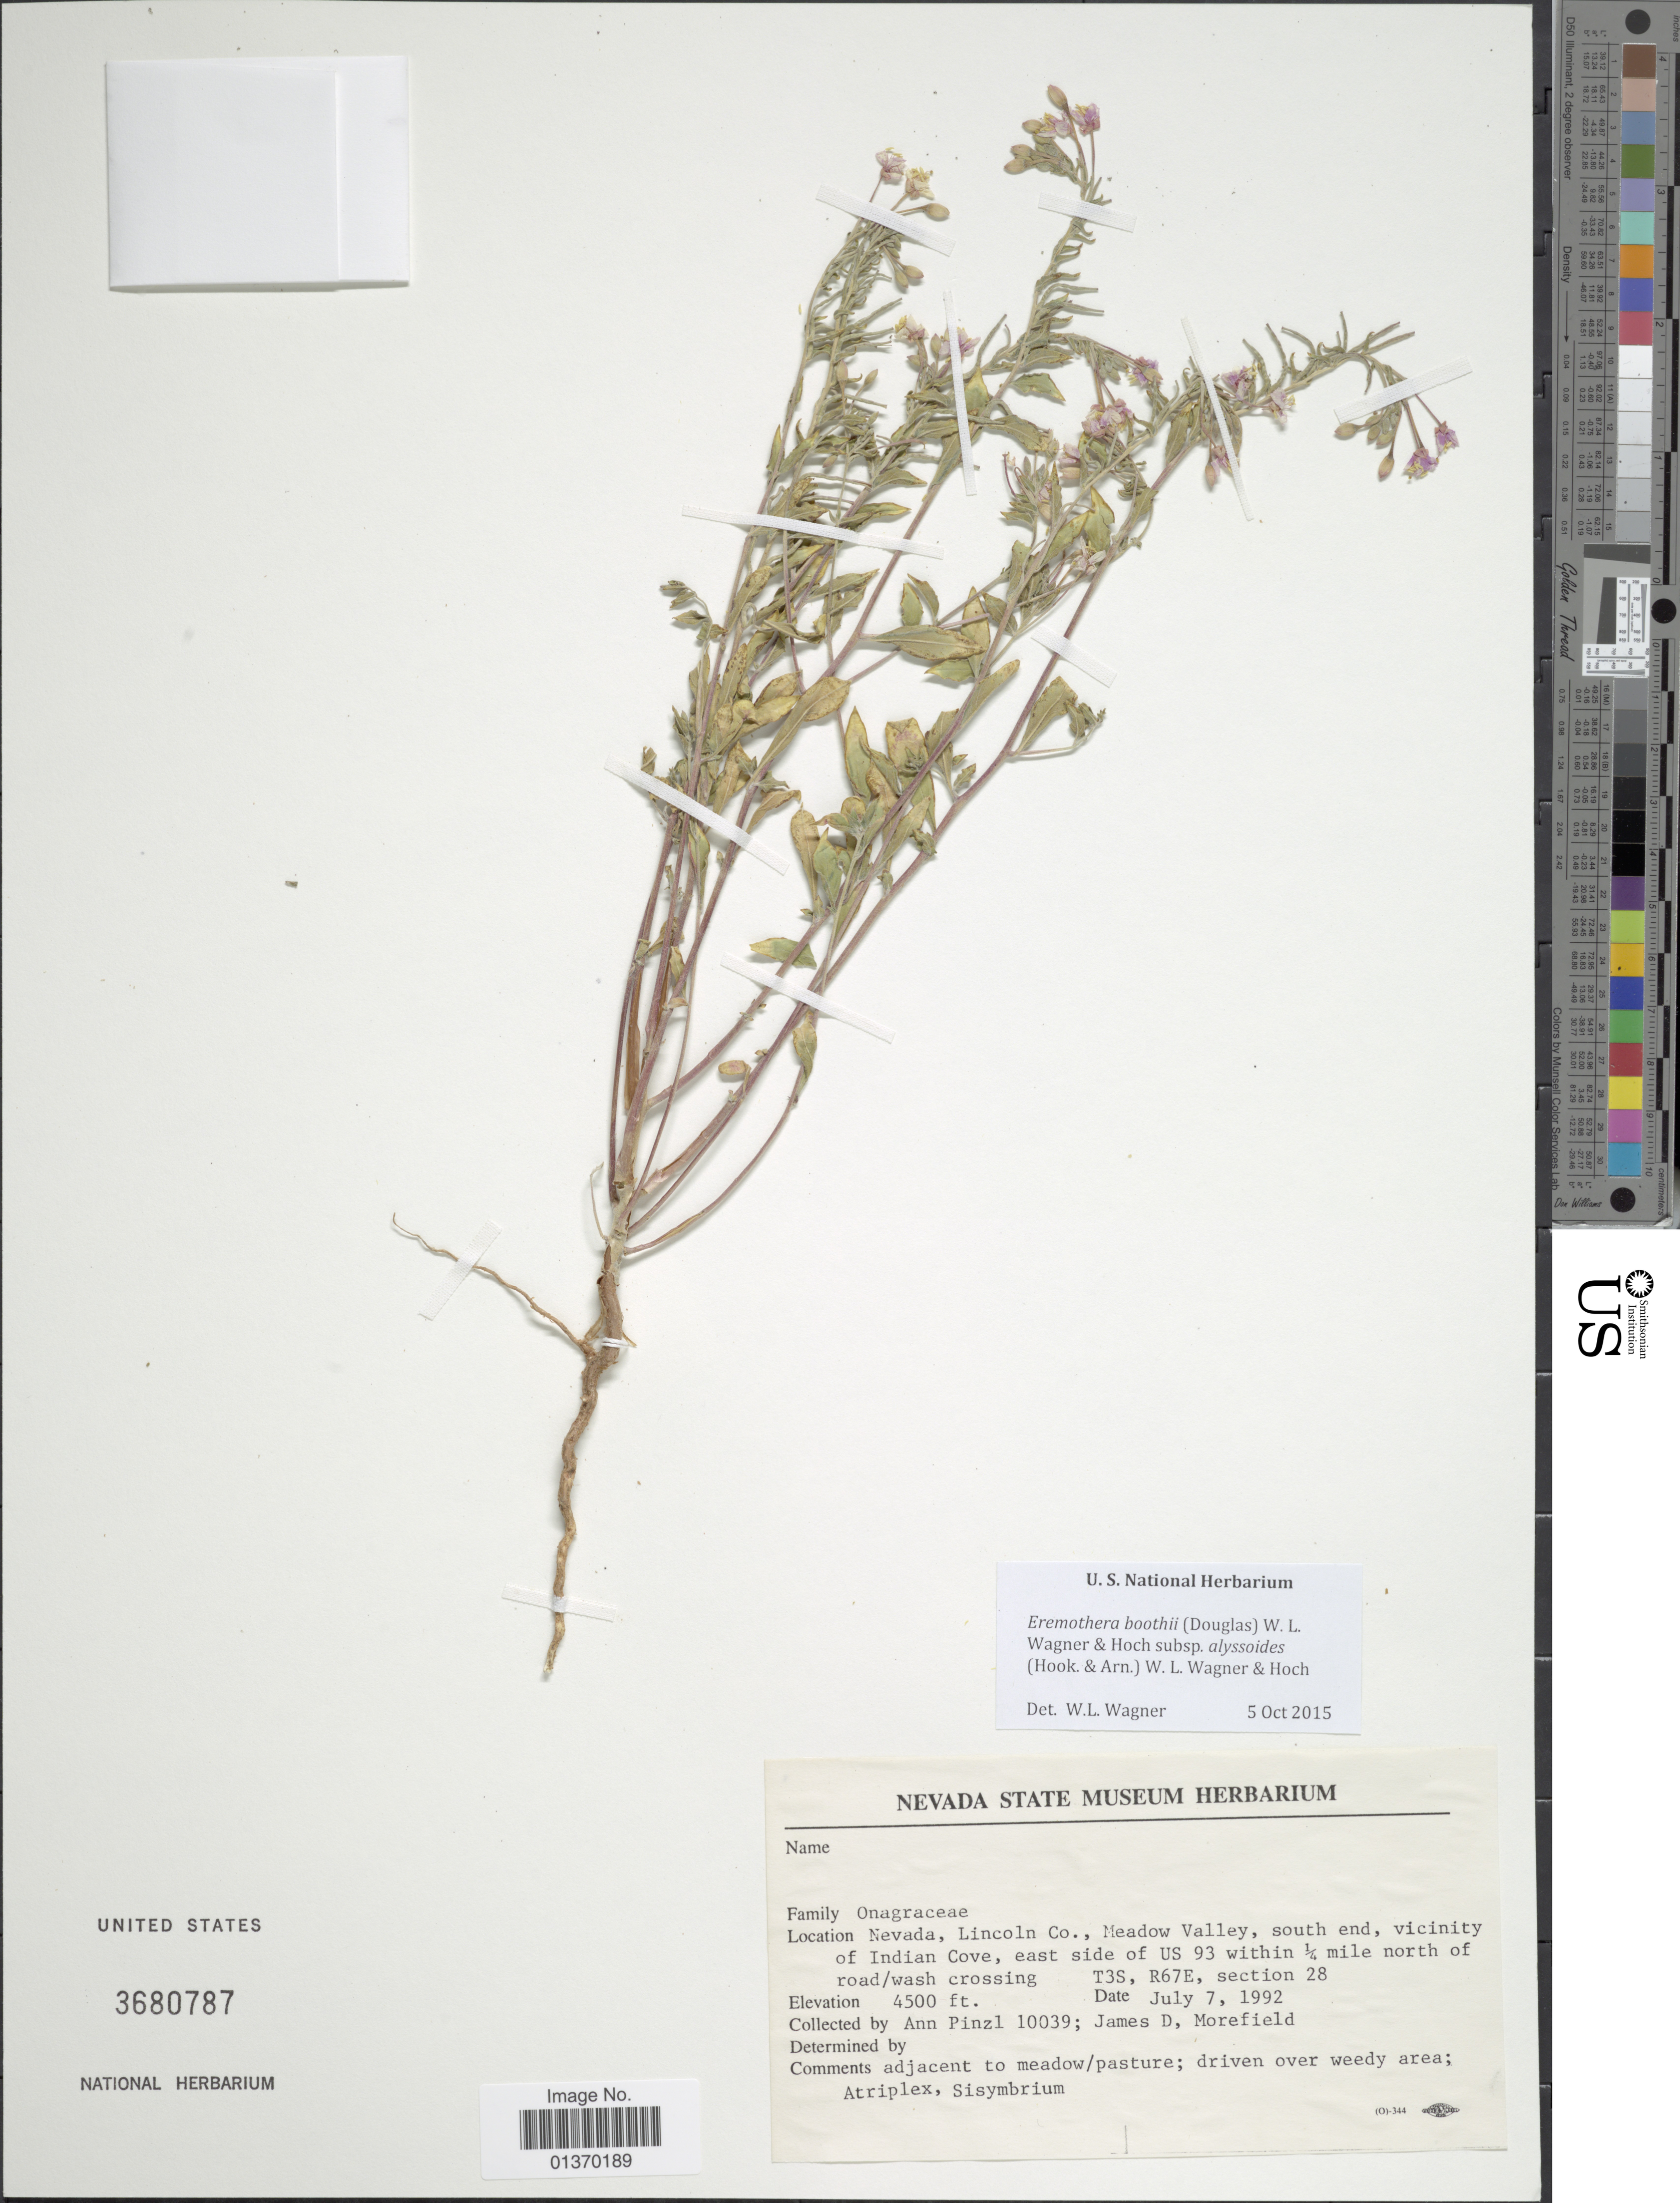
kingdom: Plantae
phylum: Tracheophyta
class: Magnoliopsida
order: Myrtales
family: Onagraceae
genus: Eremothera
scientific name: Eremothera boothii subsp. alyssoides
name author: (Hook. & Arn.) W.L. Wagner & Hoch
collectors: A. Pinzl & J. Morefield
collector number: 10039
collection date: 1992-07-07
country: United States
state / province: Nevada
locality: Lincoln Co., Meadow Valley, south end, vicinity of Indian Cove, east side of US 93 within ¼ mile north of road/ wash crossing, T3S, R67E, section 28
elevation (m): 1372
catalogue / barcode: US 3680787